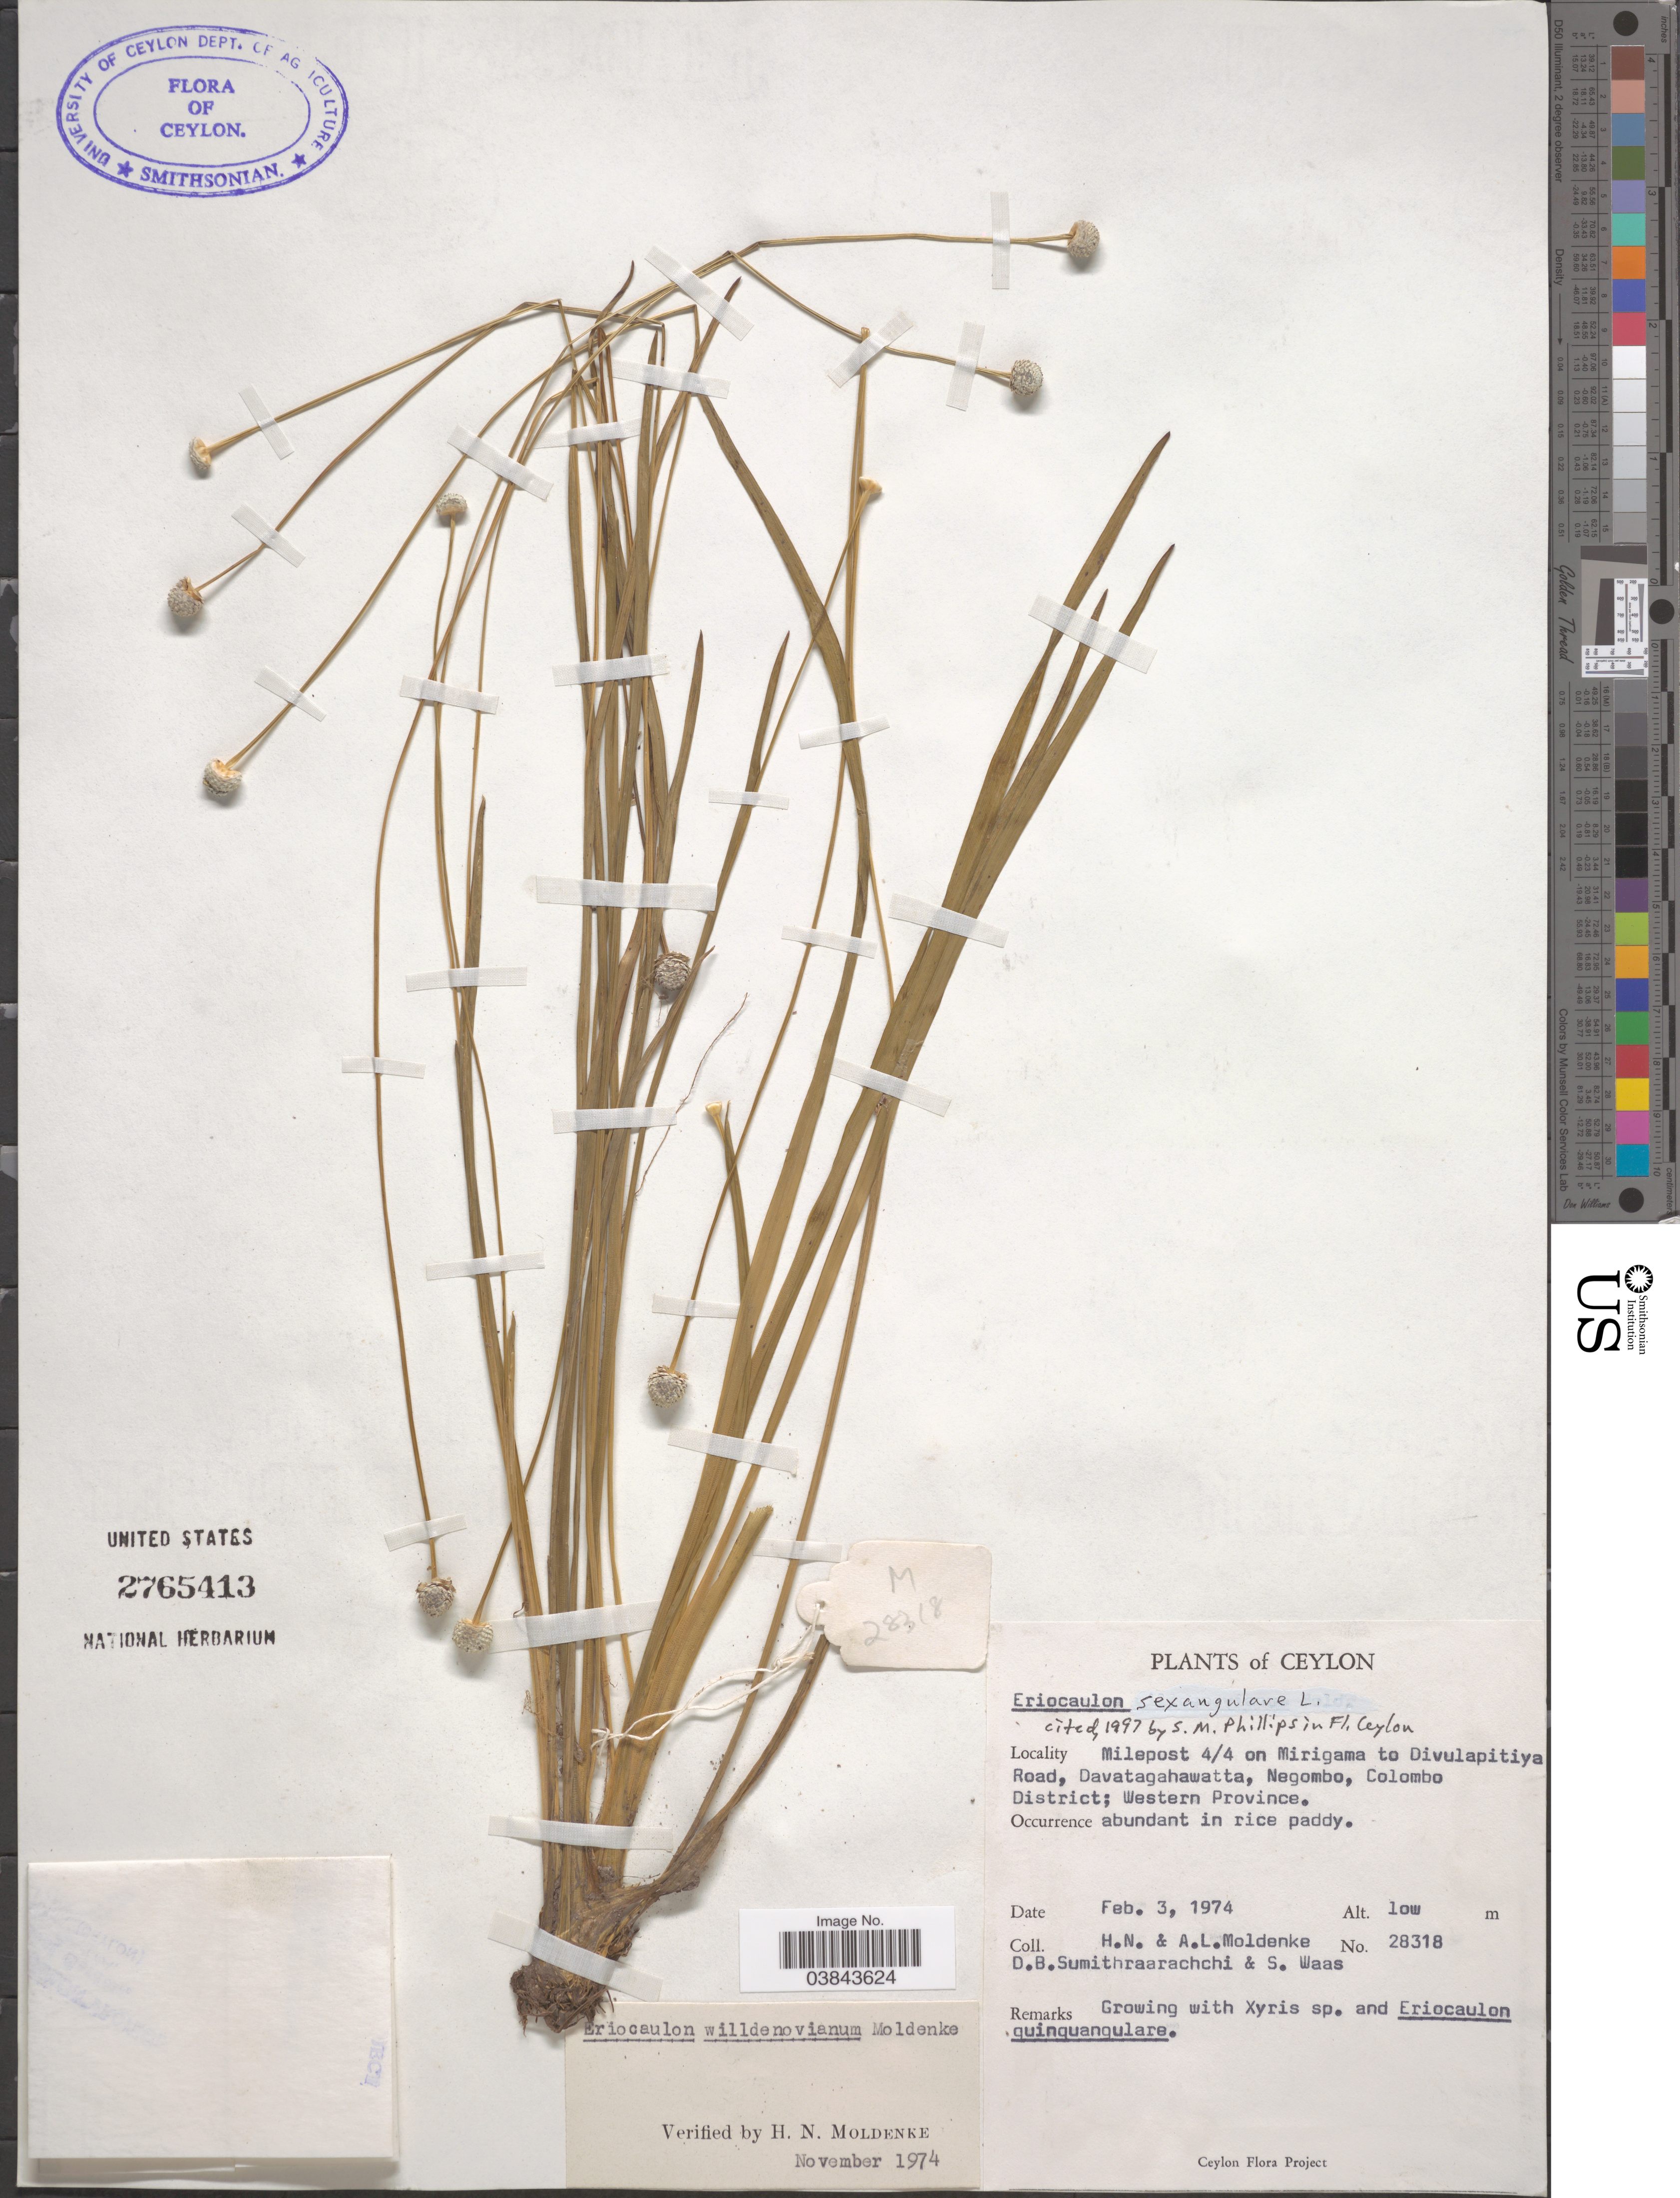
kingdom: Plantae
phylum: Tracheophyta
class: Liliopsida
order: Poales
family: Eriocaulaceae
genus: Eriocaulon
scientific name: Eriocaulon sexangulare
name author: L.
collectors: H. N. Moldenke, A. L. Moldenke, D. B. Sumithraarachchi & S. Waas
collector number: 28318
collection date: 1974-02-03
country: Sri Lanka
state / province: Western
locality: Ceylon. Milepost 4/4 on Mirigama to Divulapitiya Road, Davatagahawatta, Negombo, Colombo District.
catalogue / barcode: US 2765413